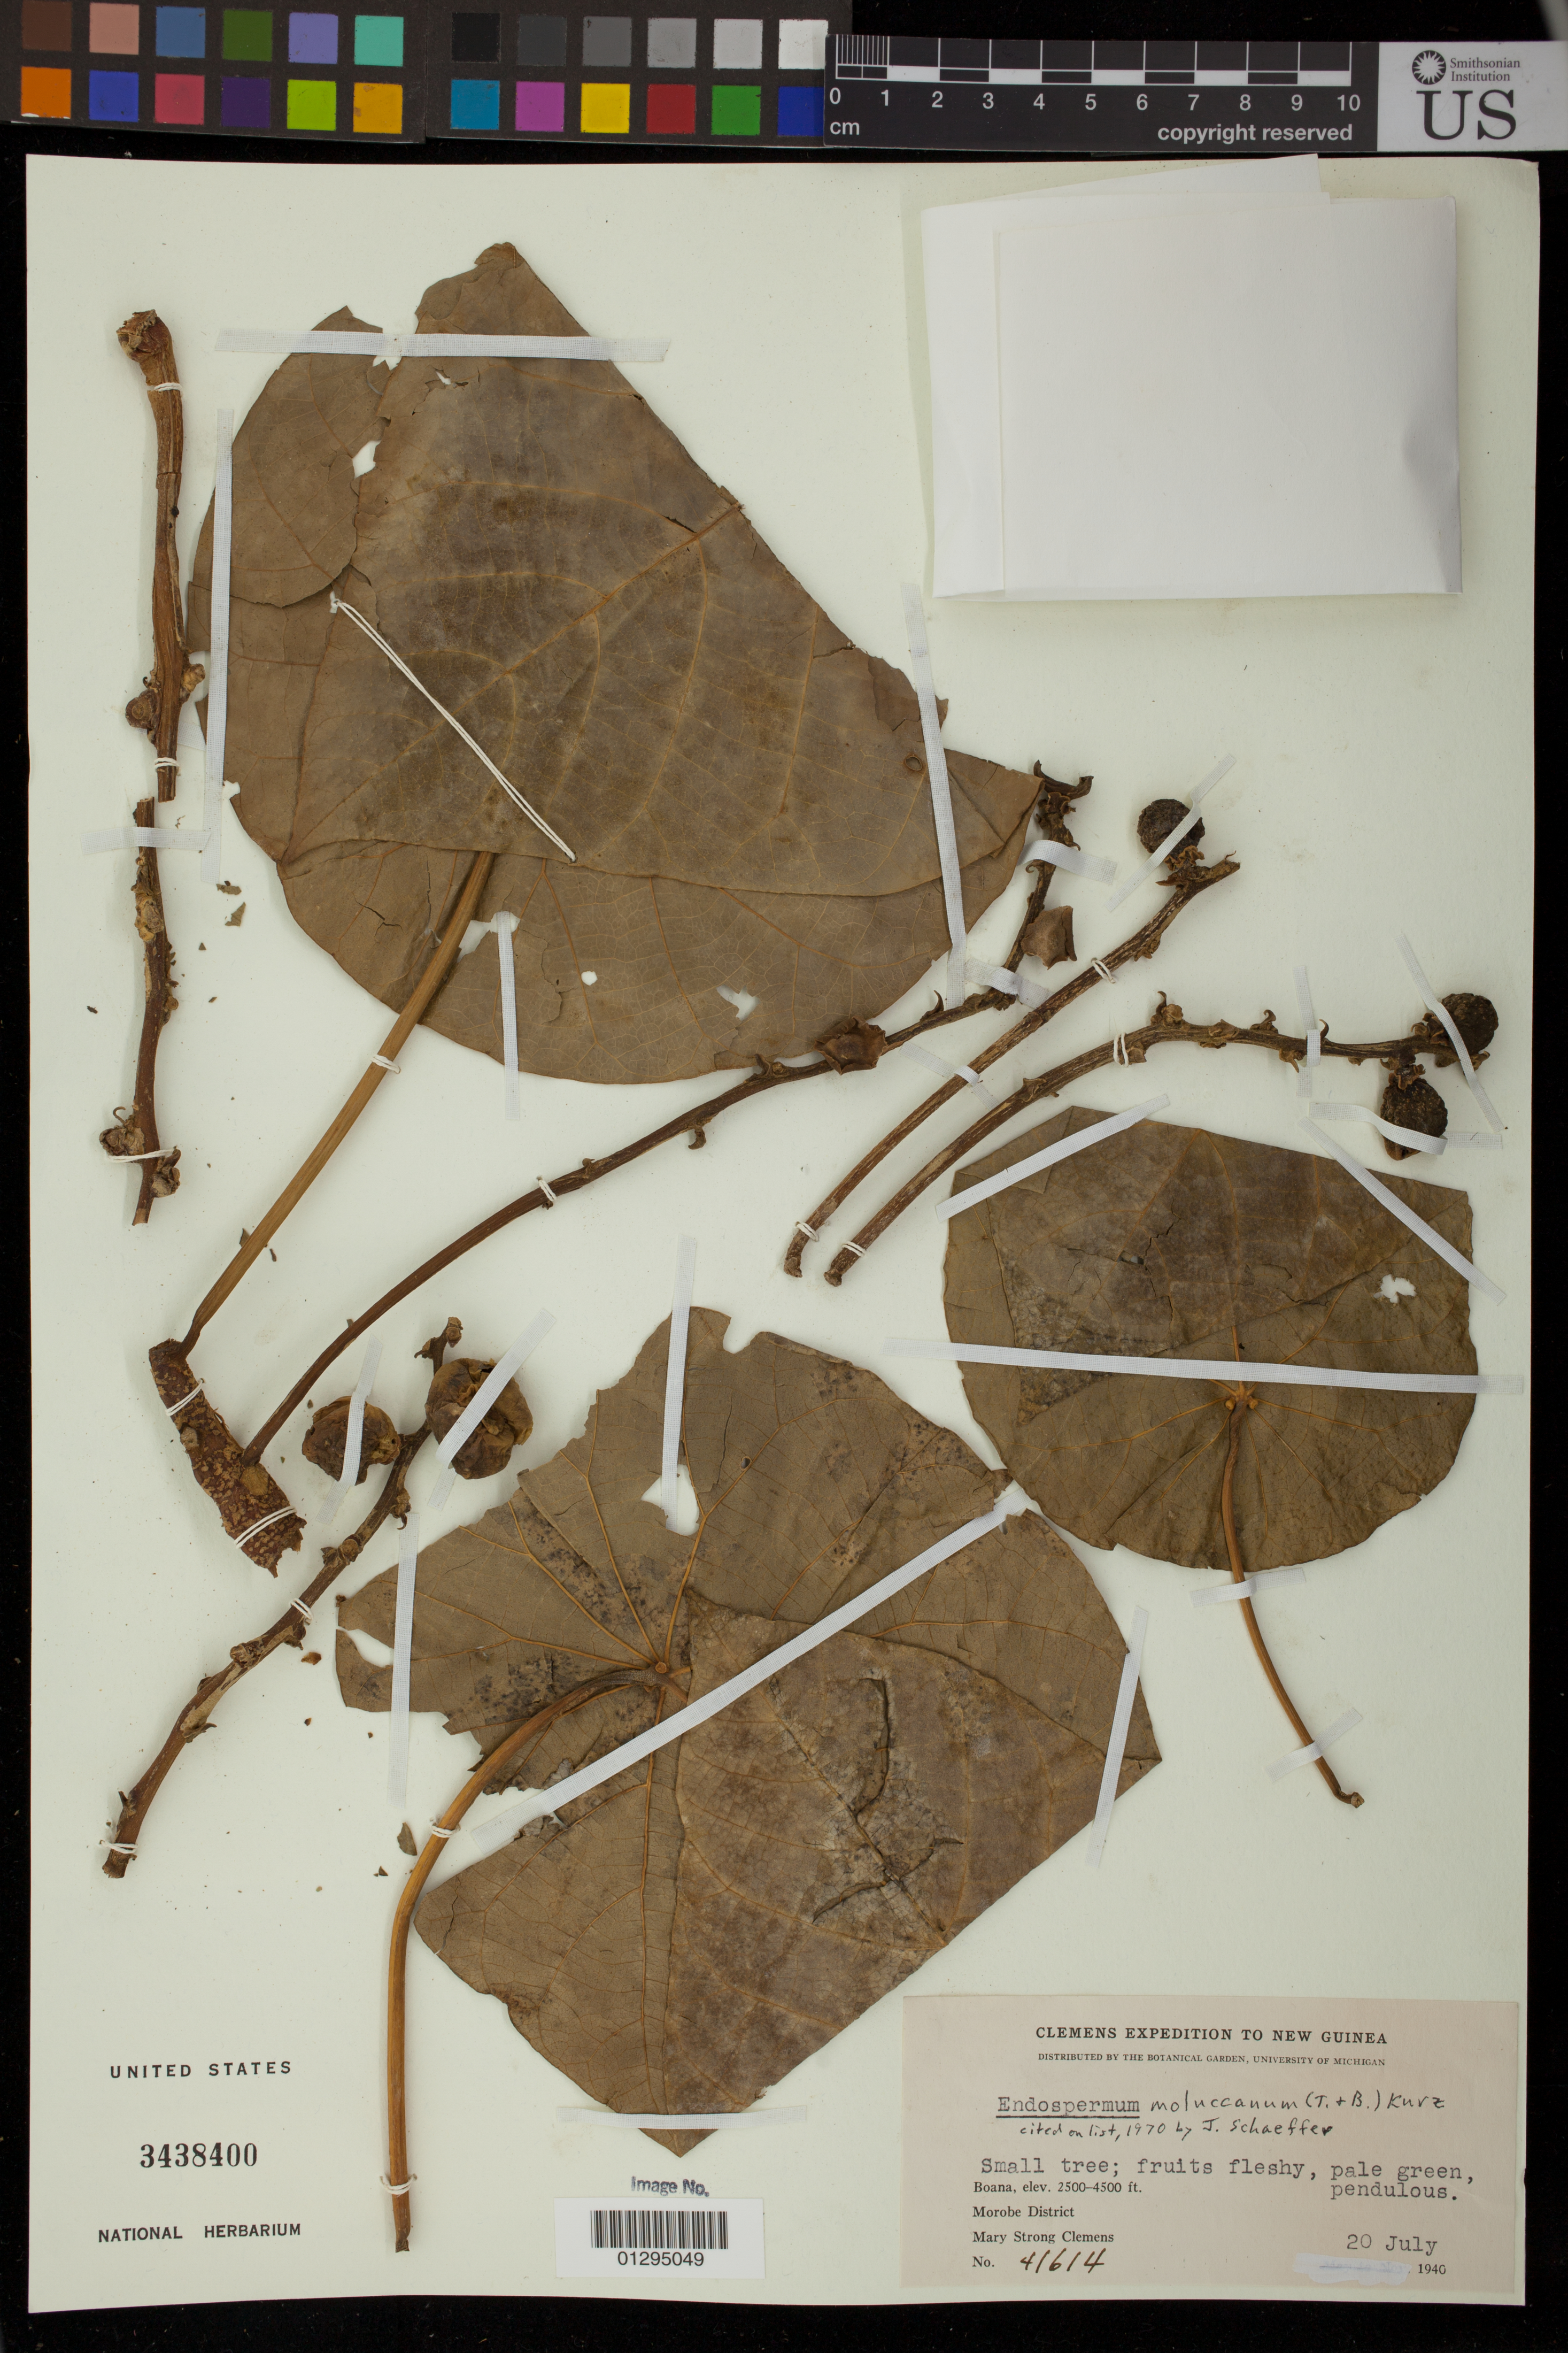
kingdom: Plantae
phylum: Tracheophyta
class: Magnoliopsida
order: Malpighiales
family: Euphorbiaceae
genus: Endospermum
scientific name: Endospermum moluccanum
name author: (Teijsm. & Binn.) Kurz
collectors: M. S. Clemens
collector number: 41614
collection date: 1940-07-20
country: Papua New Guinea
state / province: Morobe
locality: Boana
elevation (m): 762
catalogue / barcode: US 3438400